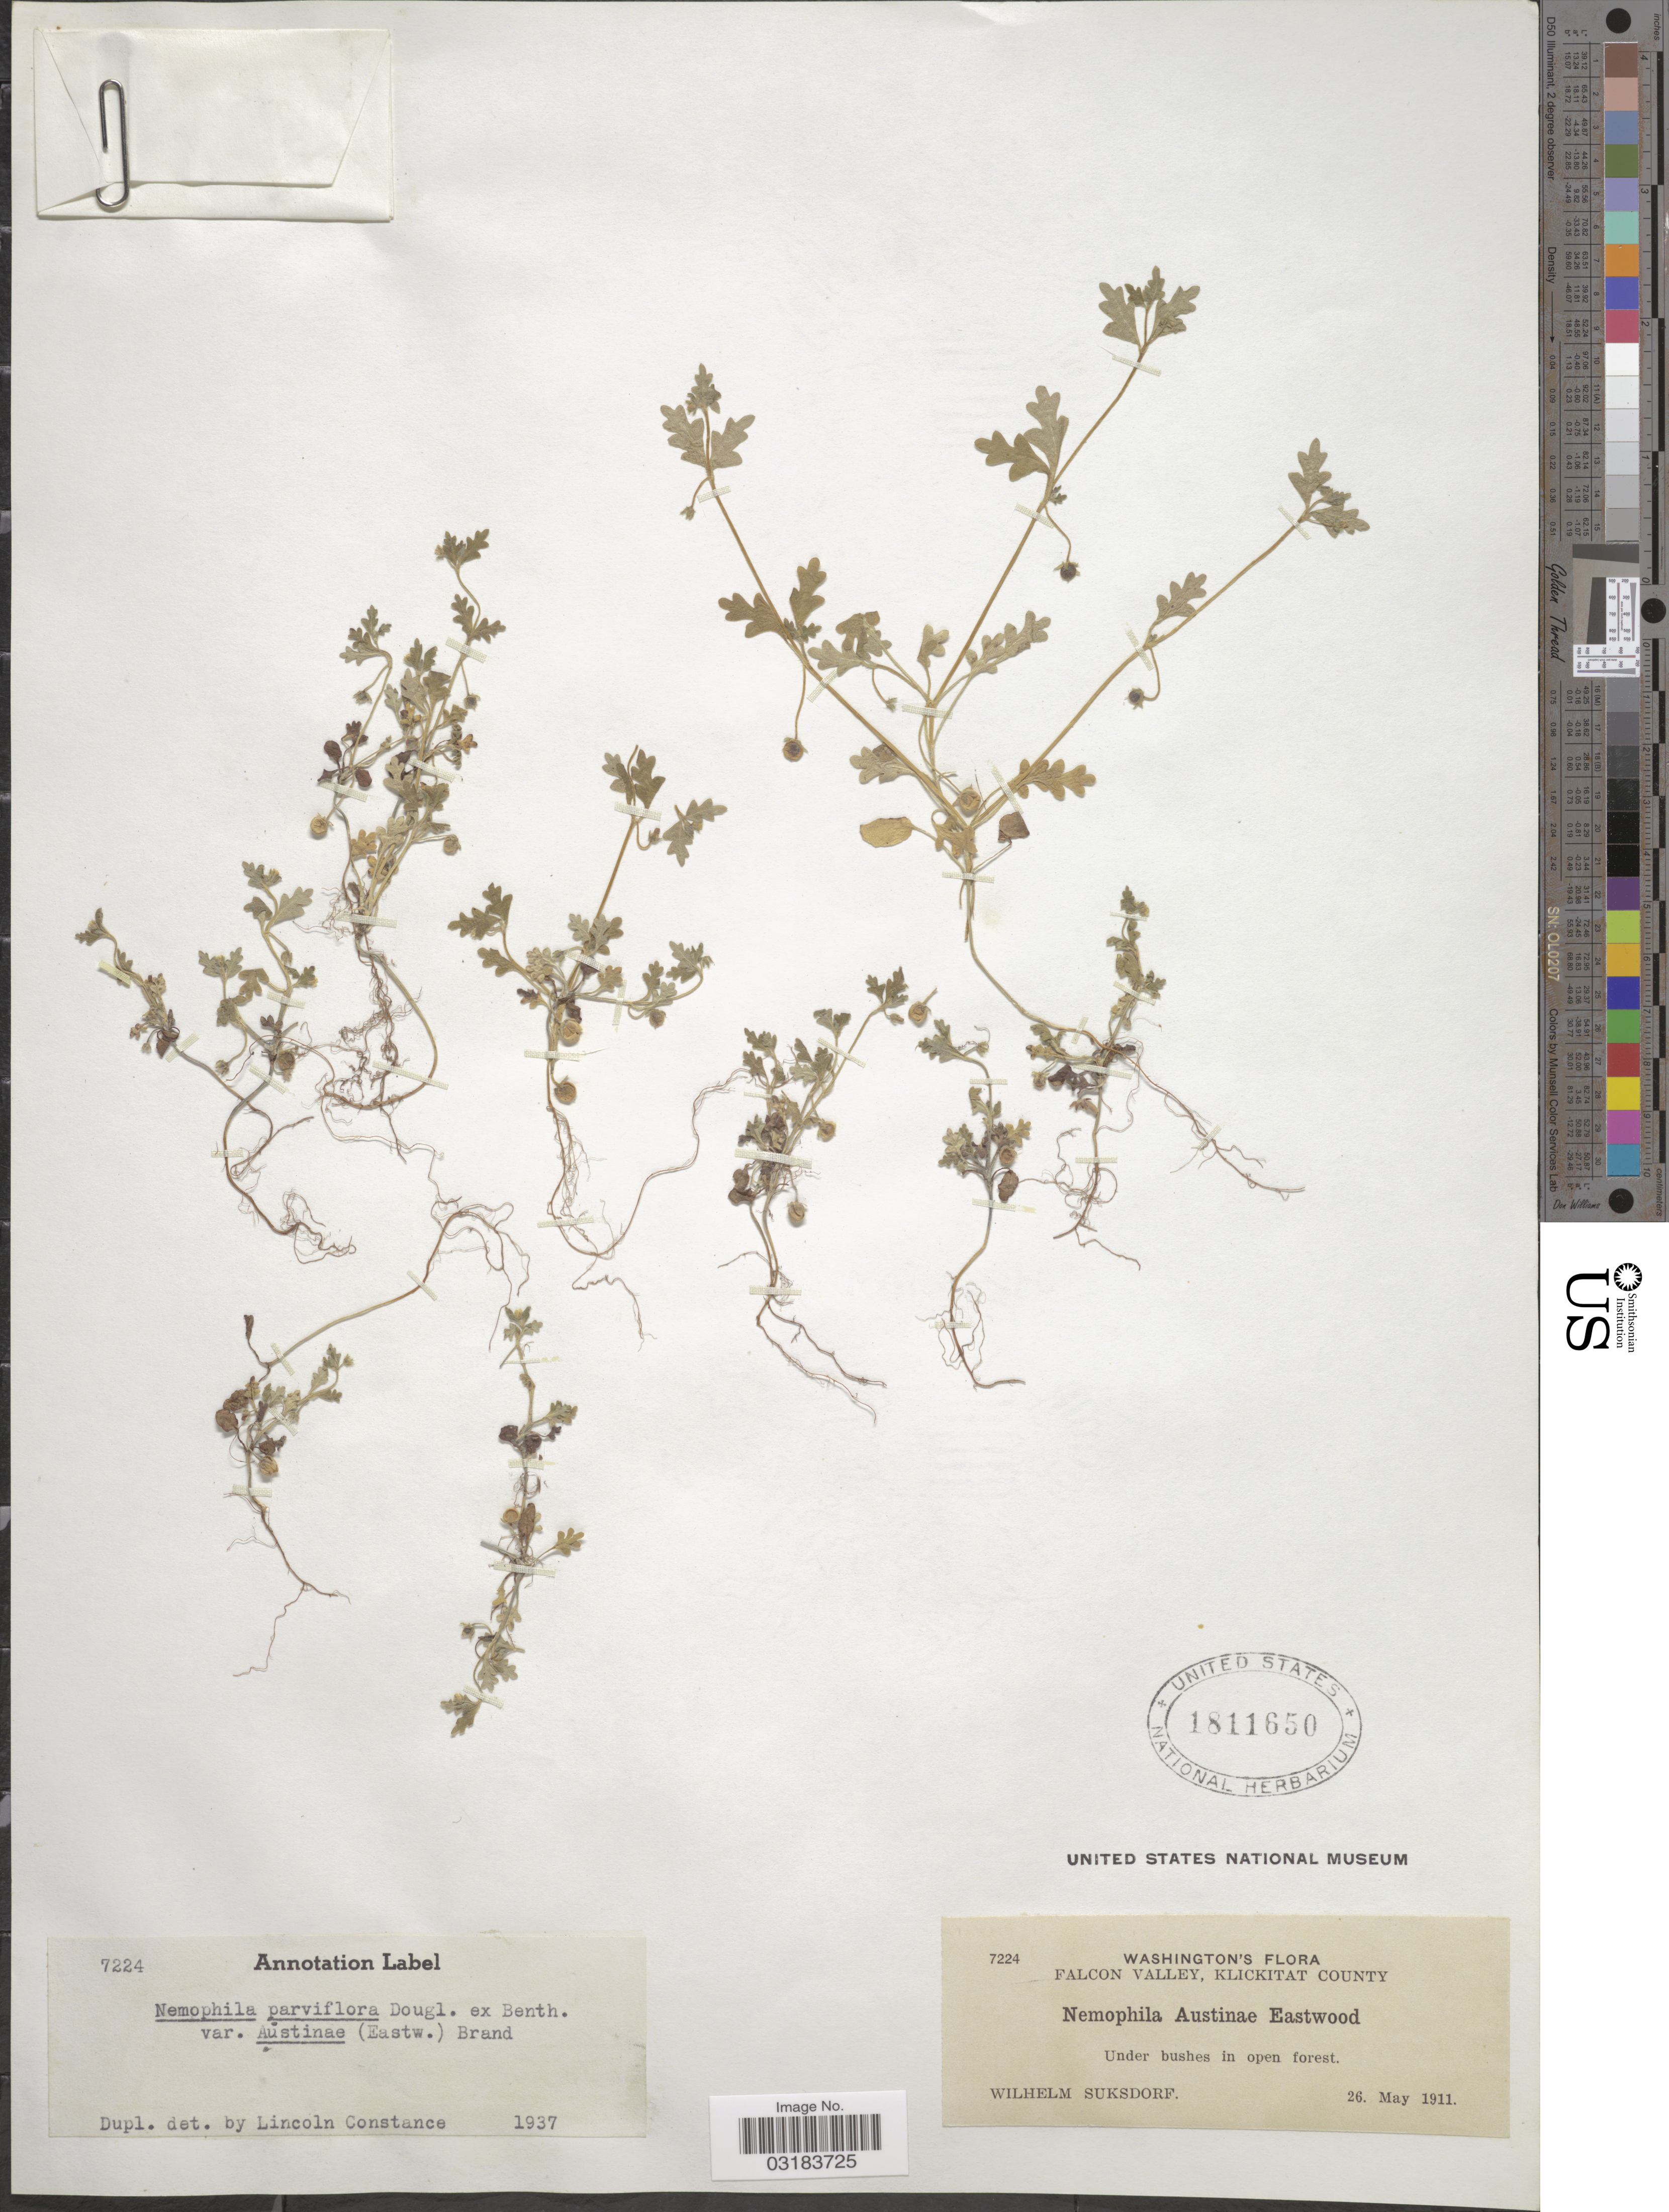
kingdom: Plantae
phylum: Tracheophyta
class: Magnoliopsida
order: Boraginales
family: Hydrophyllaceae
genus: Nemophila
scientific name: Nemophila parviflora var. austiniae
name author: (Eastw.) Brand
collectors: W. N. Suksdorf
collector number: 7224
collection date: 1911-05-26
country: United States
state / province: Washington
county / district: Klickitat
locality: Falcon Valley, Klickitat County.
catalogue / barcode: US 1811650